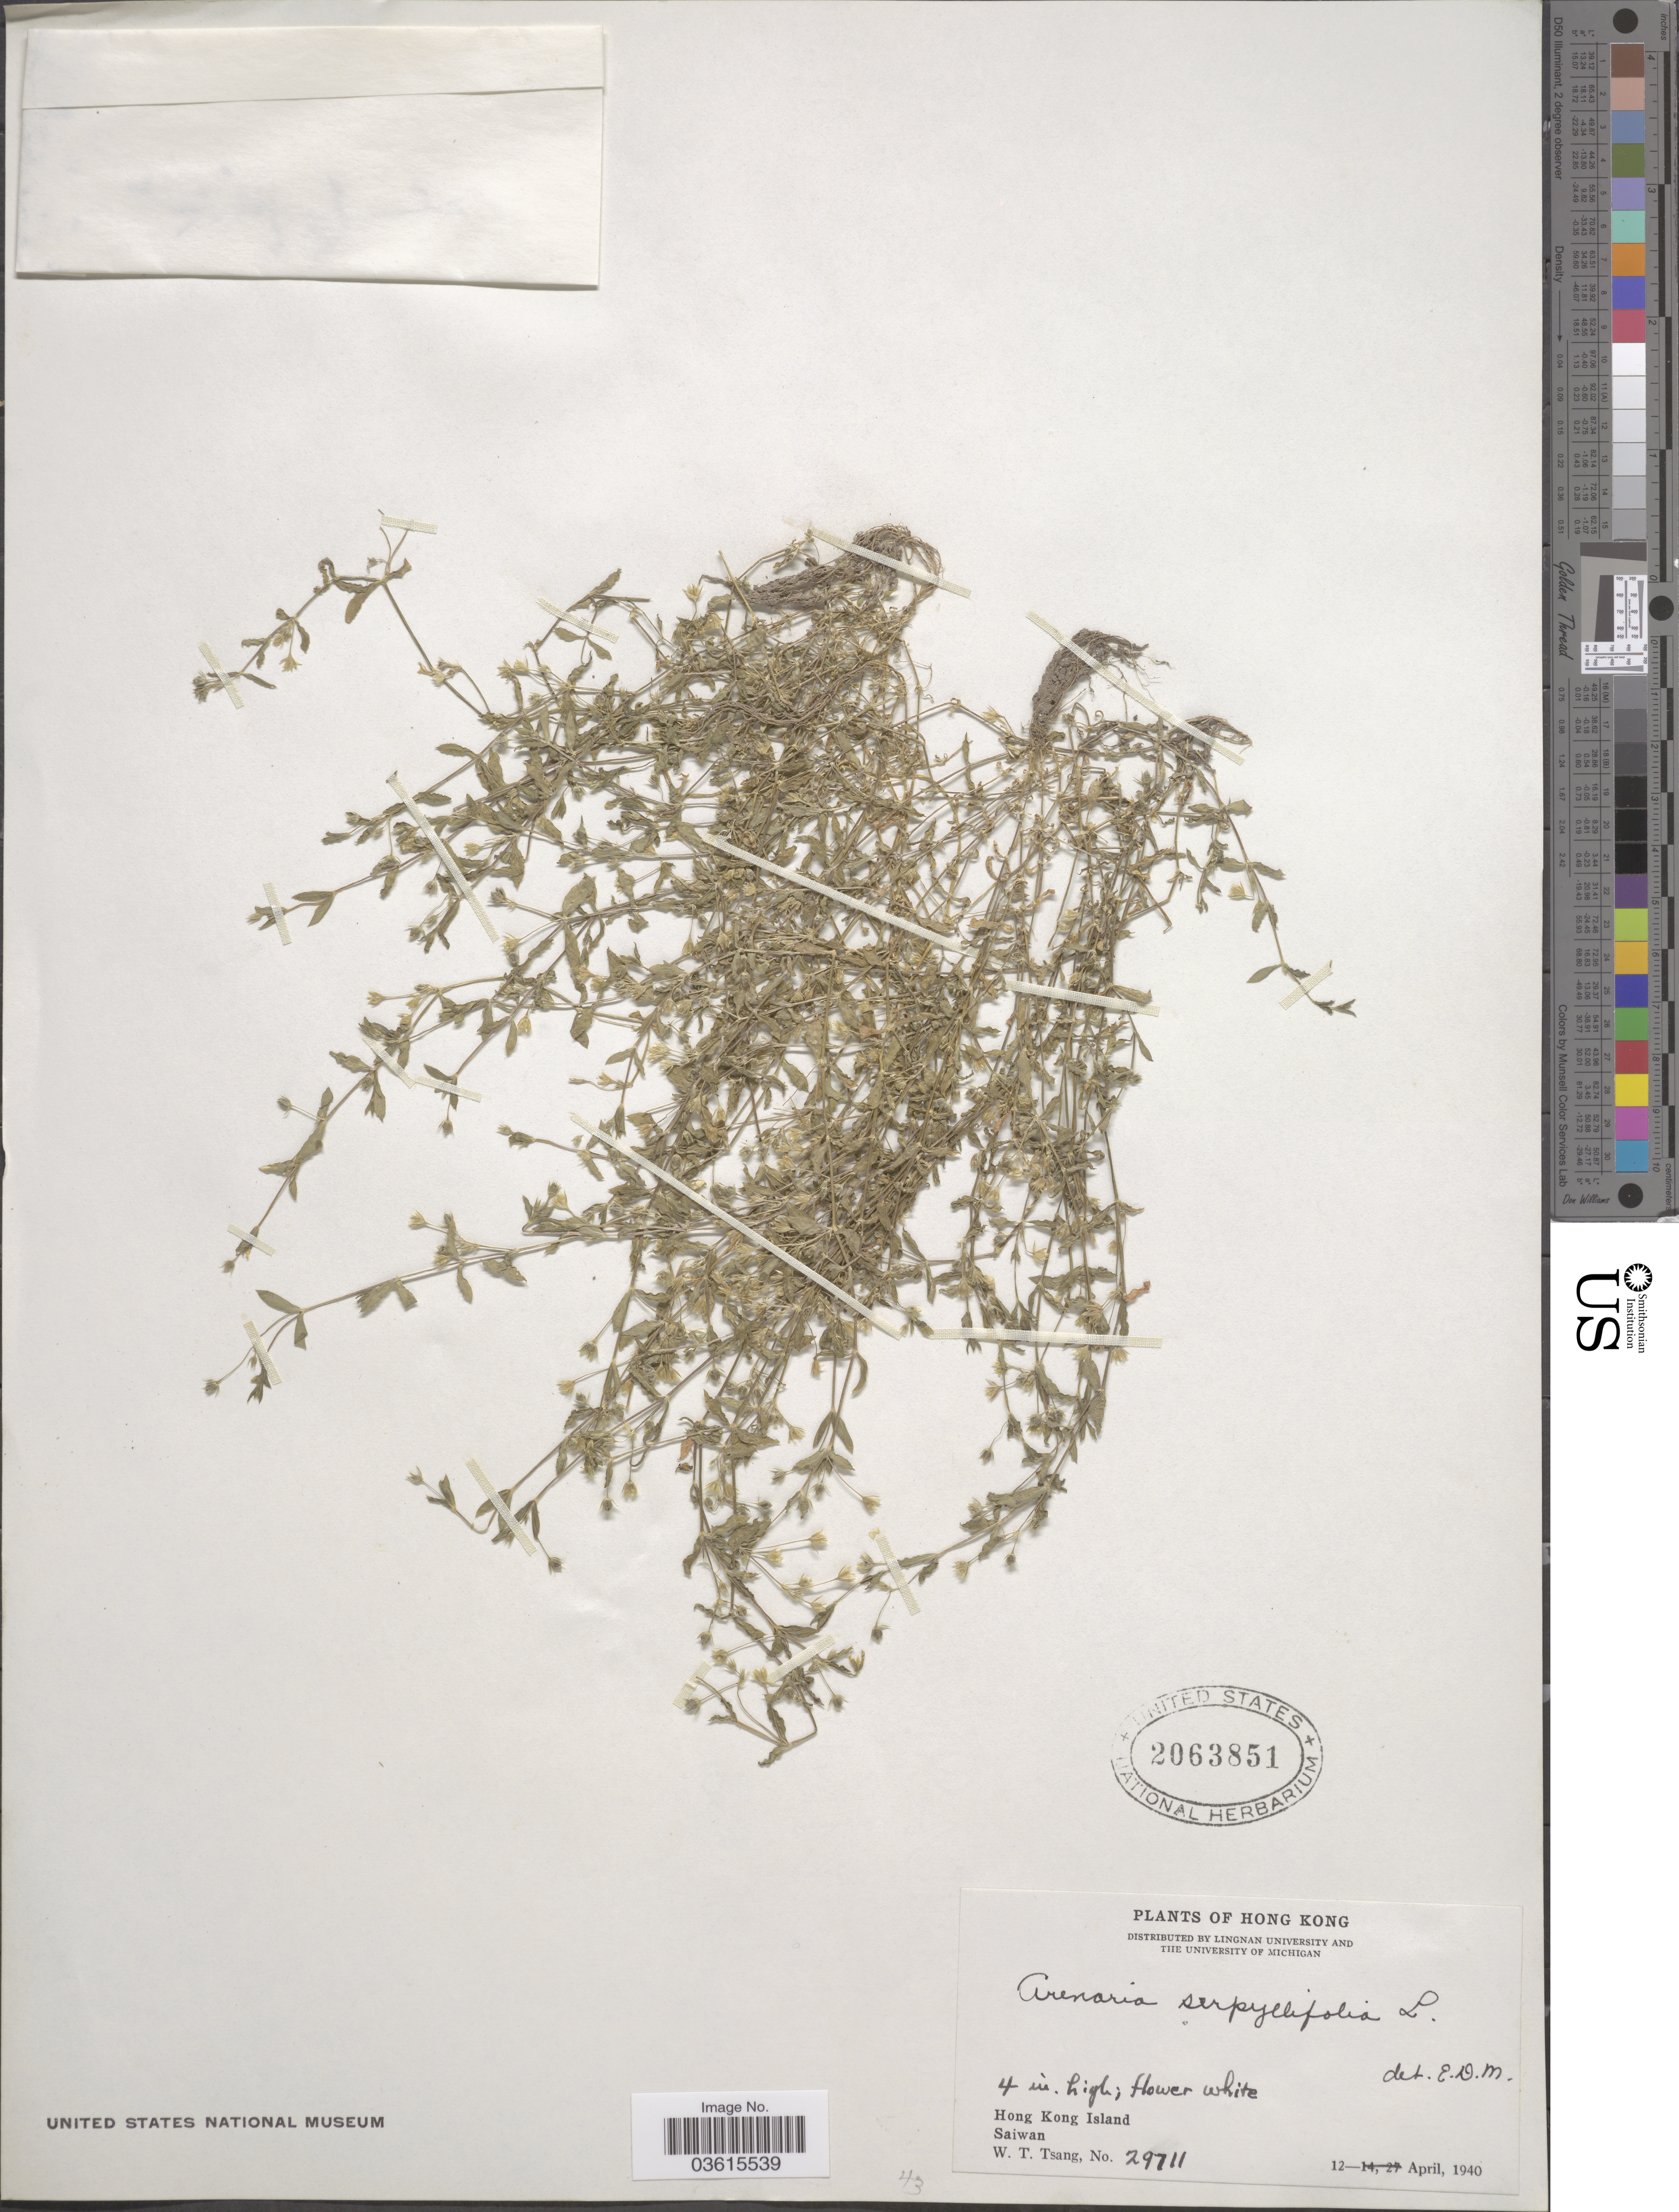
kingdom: Plantae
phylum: Tracheophyta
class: Magnoliopsida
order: Caryophyllales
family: Caryophyllaceae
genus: Arenaria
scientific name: Arenaria serpyllifolia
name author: L.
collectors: W. T. Tsang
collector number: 29711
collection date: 1940-04-12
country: China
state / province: Hong Kong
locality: Hong Kong Island. Saiwan.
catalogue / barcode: US 2063851